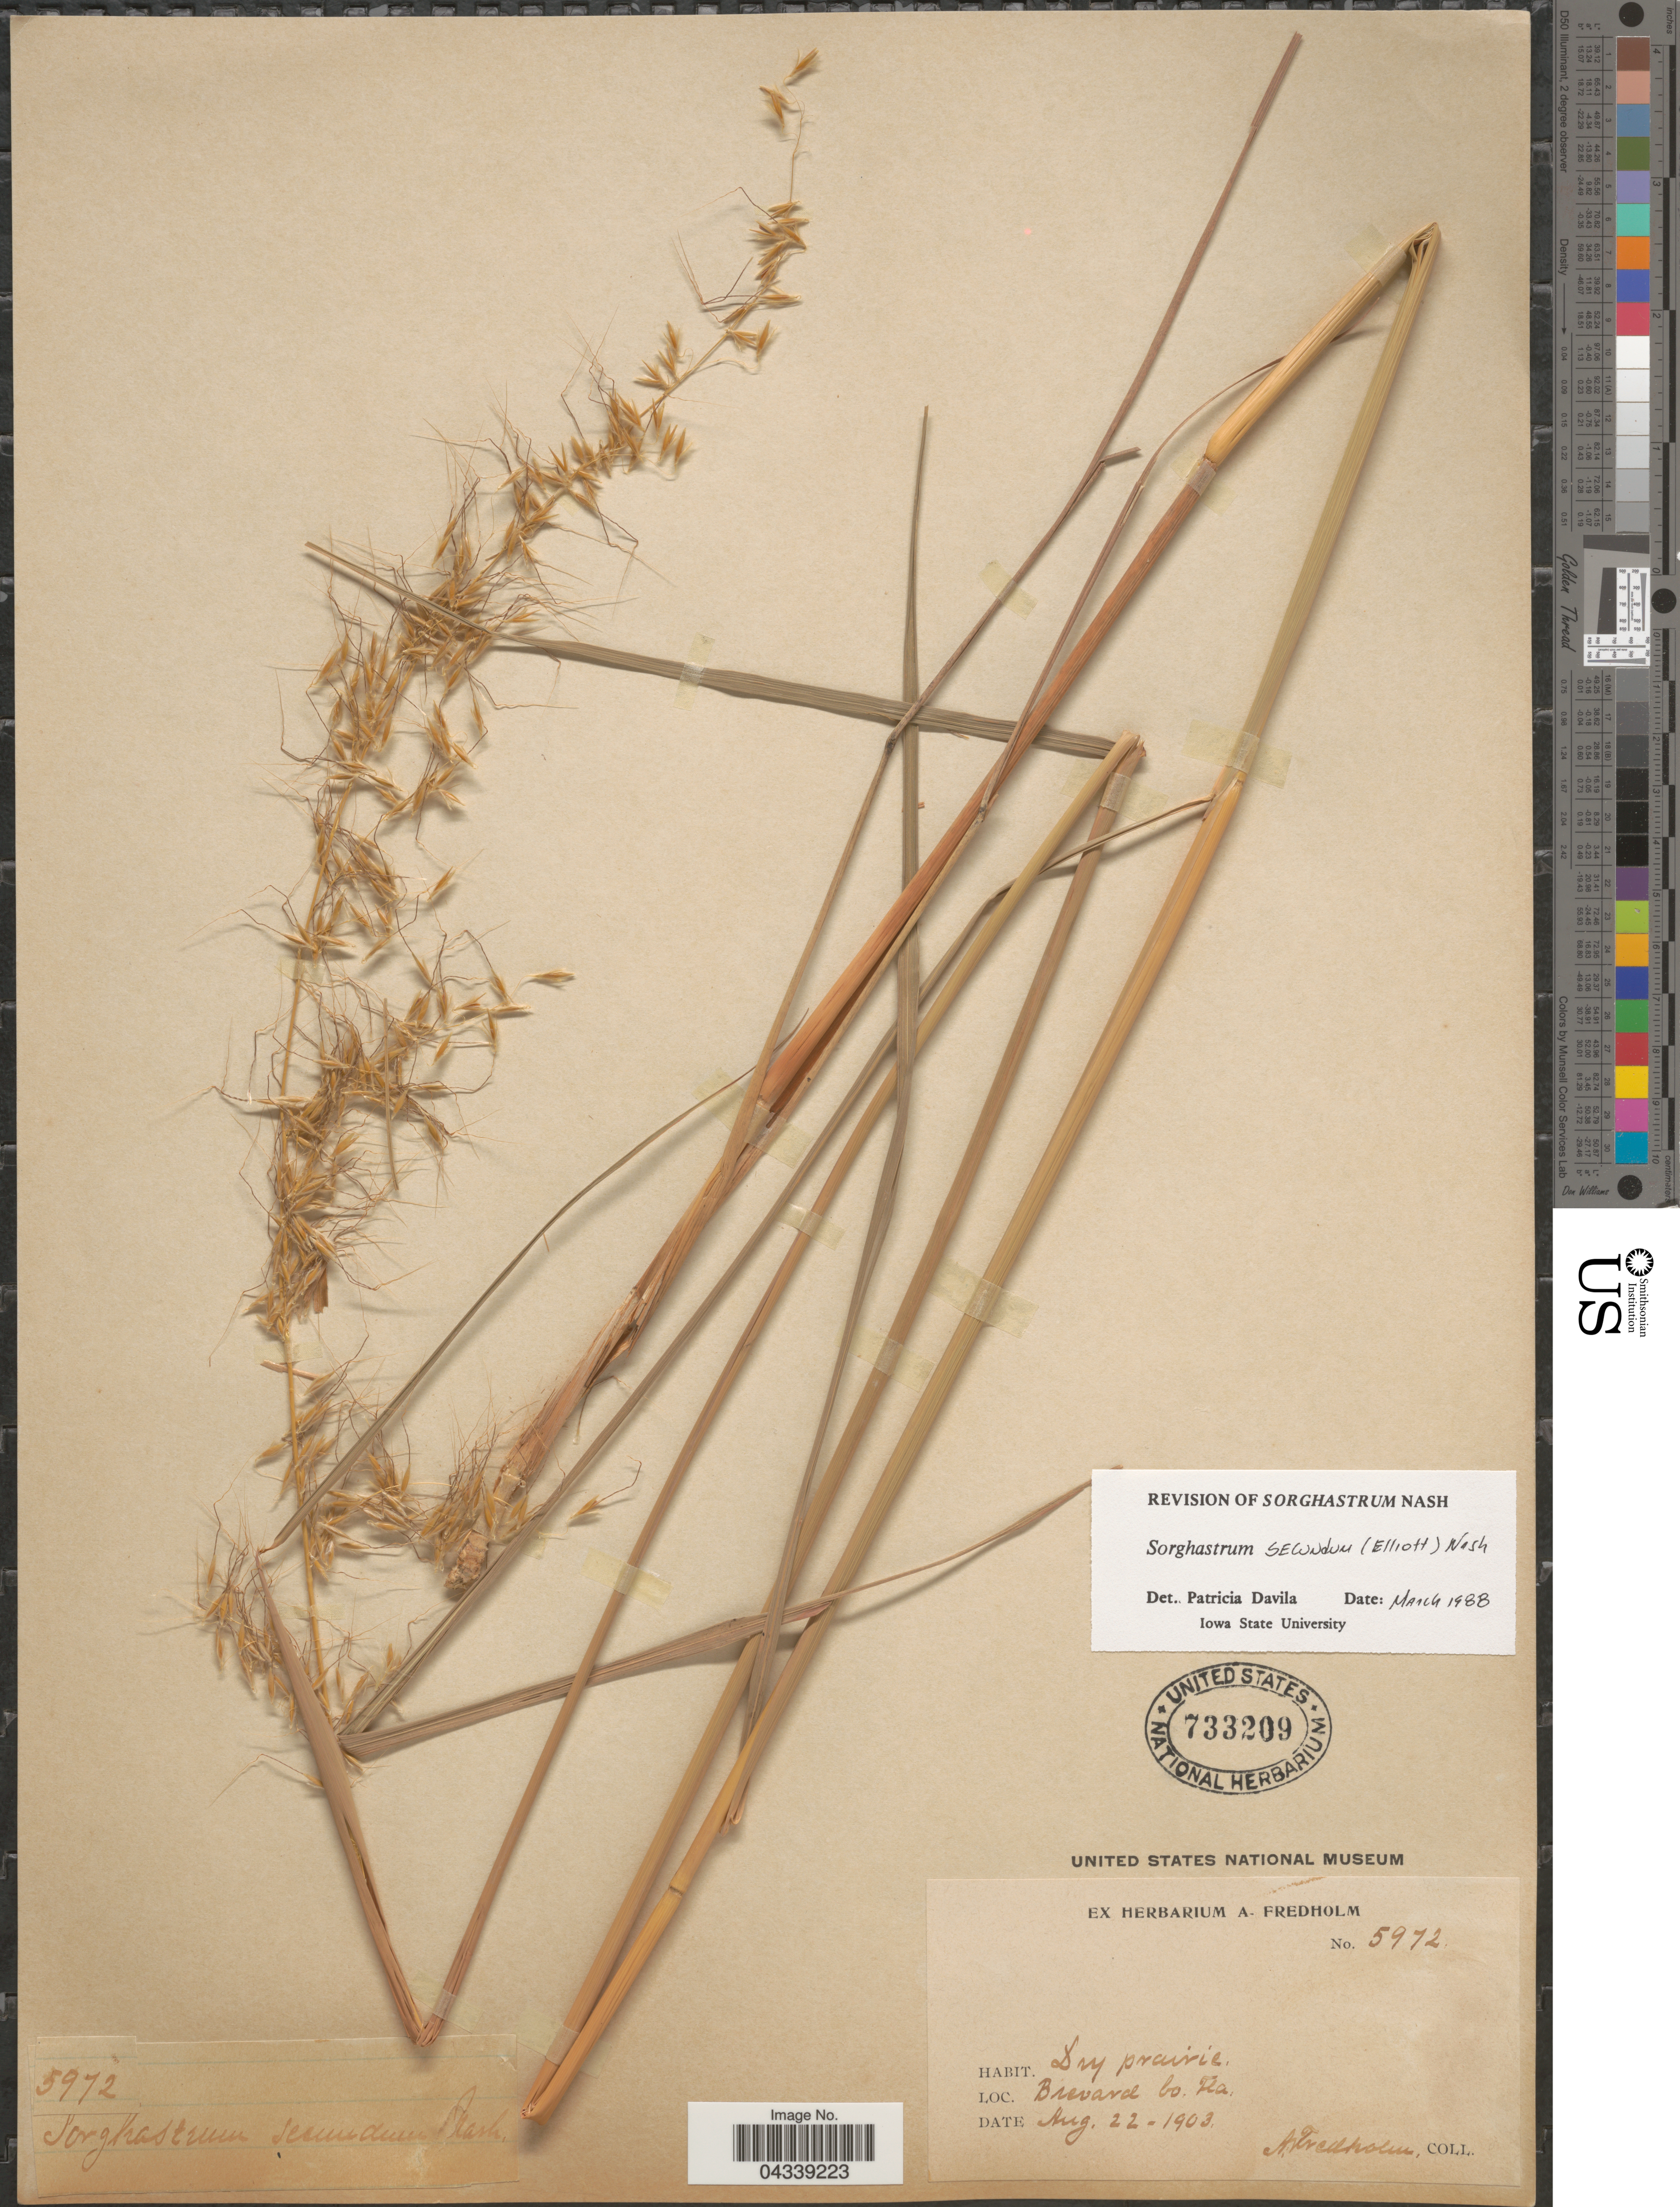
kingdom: Plantae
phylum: Tracheophyta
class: Liliopsida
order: Poales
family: Poaceae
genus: Sorghastrum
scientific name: Sorghastrum secundum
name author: (Elliott) Nash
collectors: A. Fredholm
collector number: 5972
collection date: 1903-08-22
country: United States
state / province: Florida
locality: Brevard Co.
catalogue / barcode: US 733209